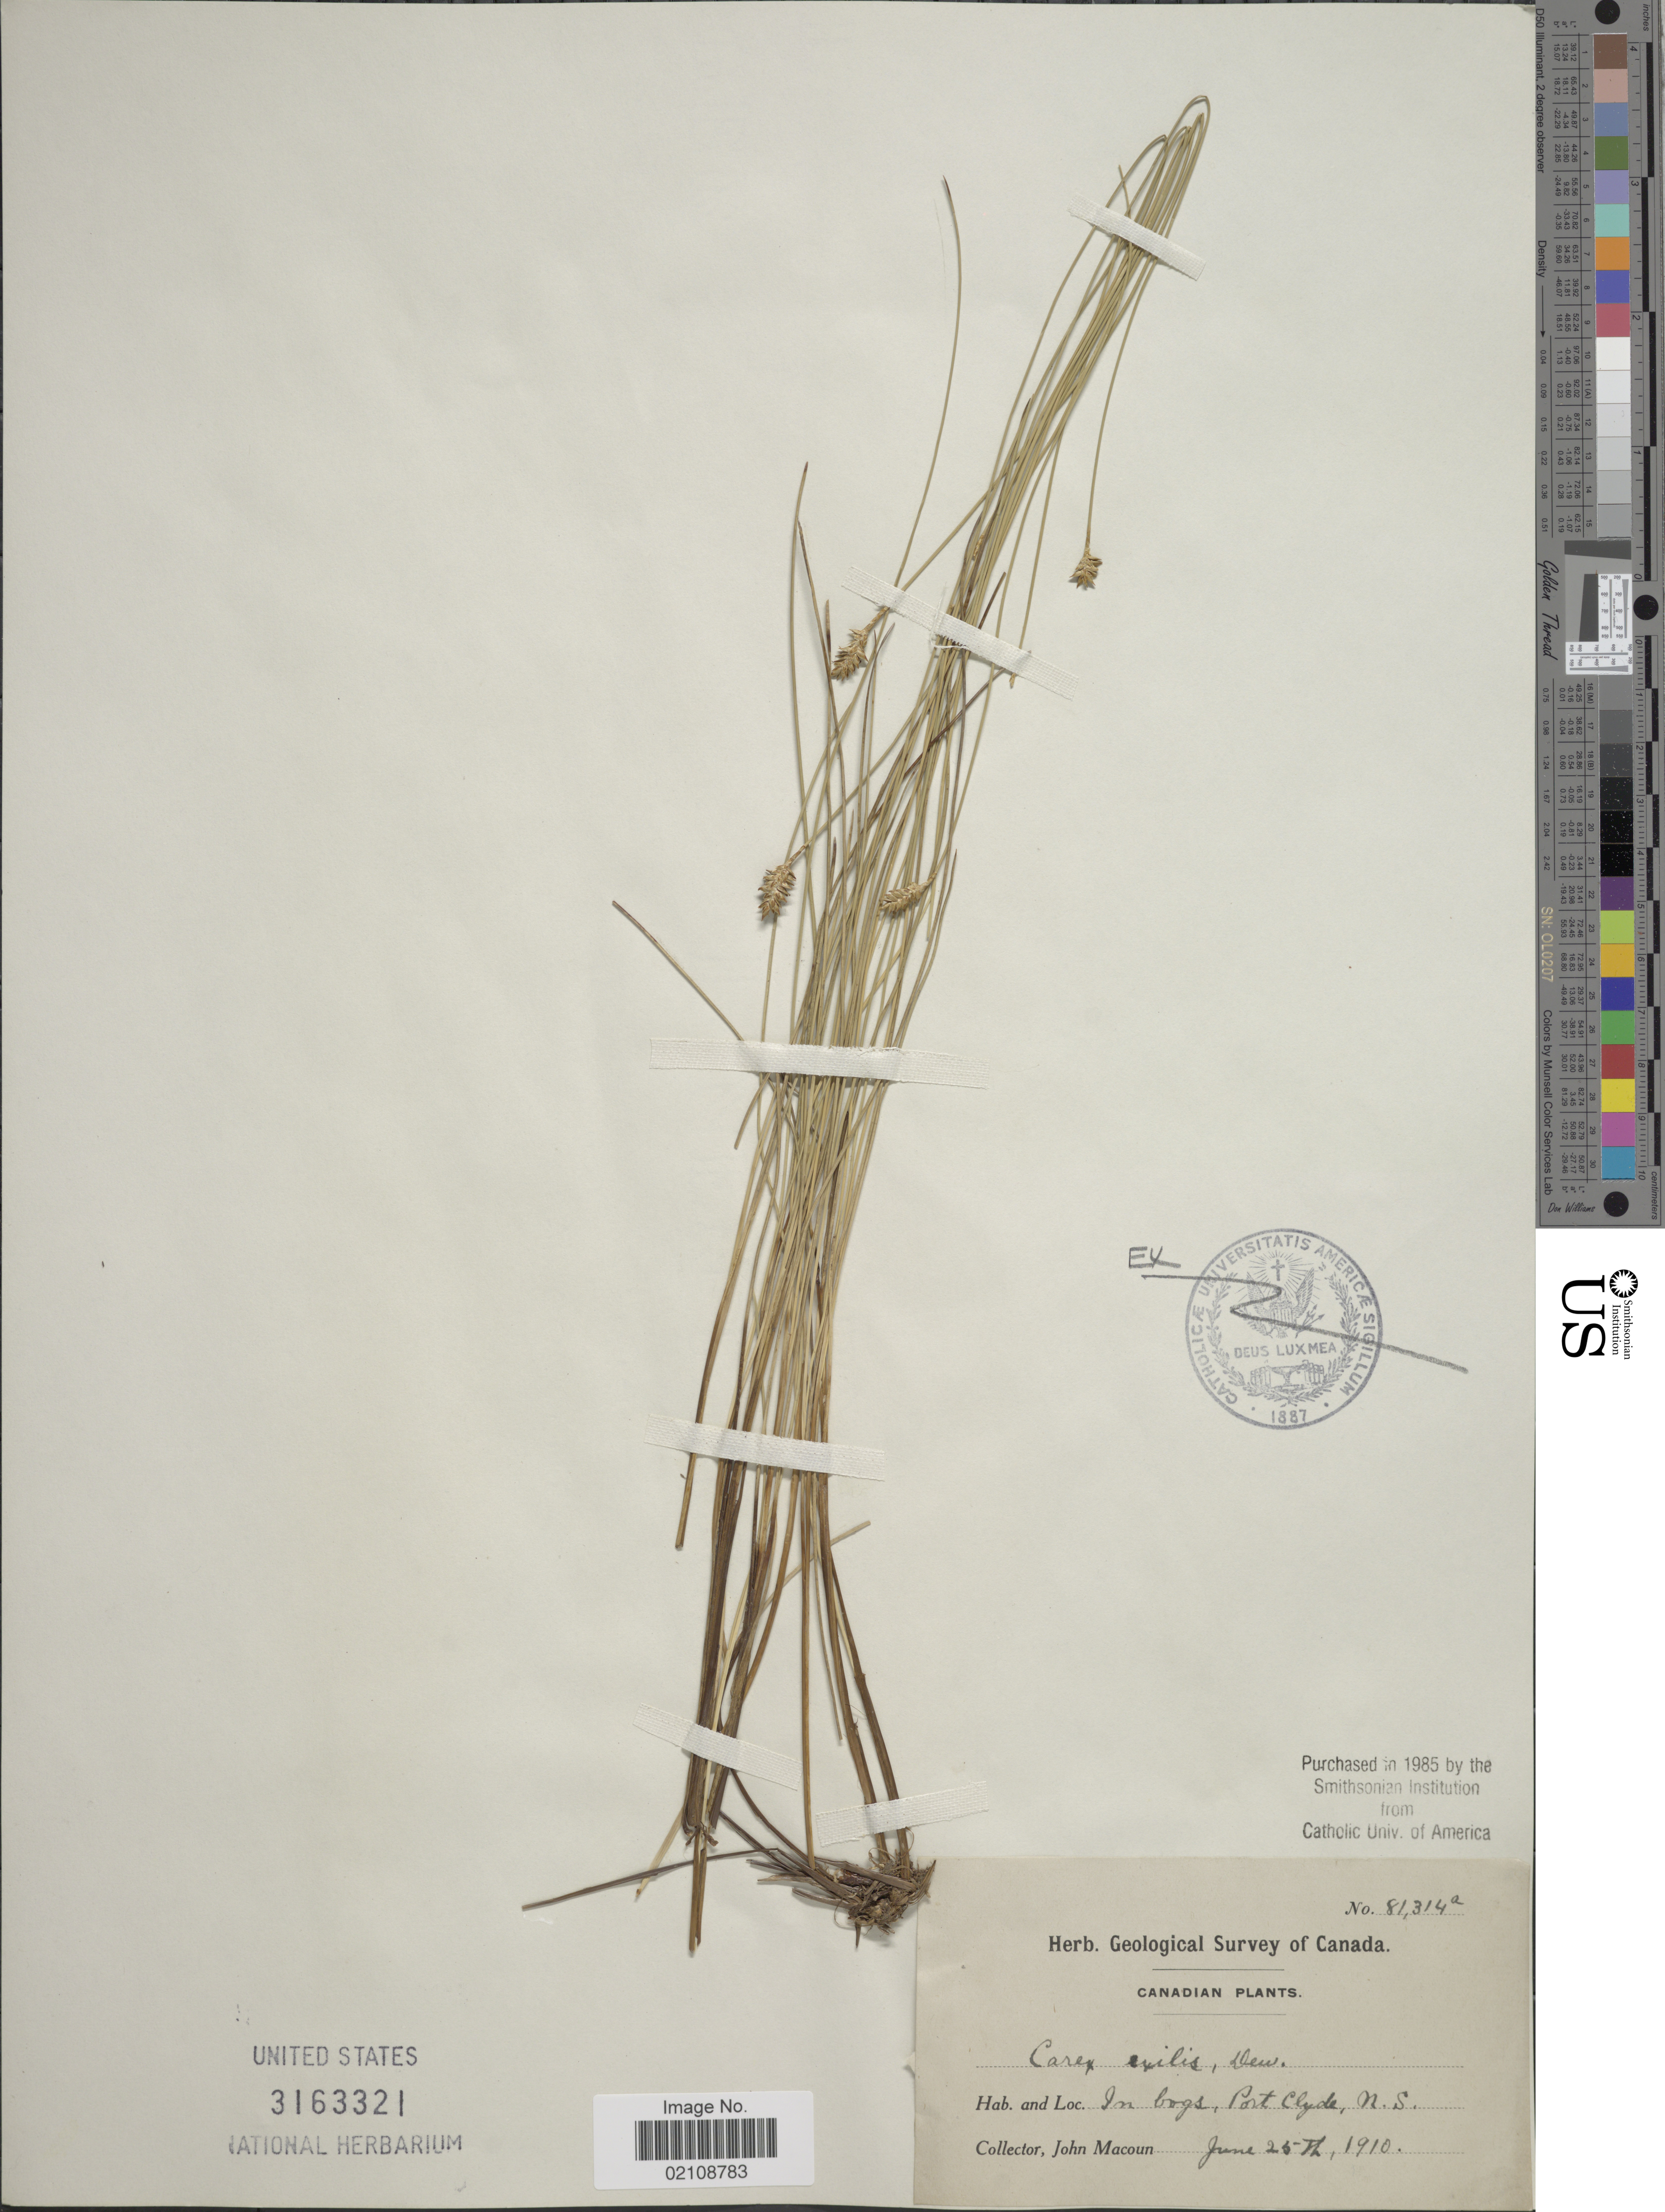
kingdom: Plantae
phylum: Tracheophyta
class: Liliopsida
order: Poales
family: Cyperaceae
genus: Carex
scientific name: Carex exilis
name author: Dewey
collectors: J. Macoun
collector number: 81314a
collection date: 1910-06-25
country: Canada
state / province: Nova Scotia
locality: In bogs, Port Clyde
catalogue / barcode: US 3163321